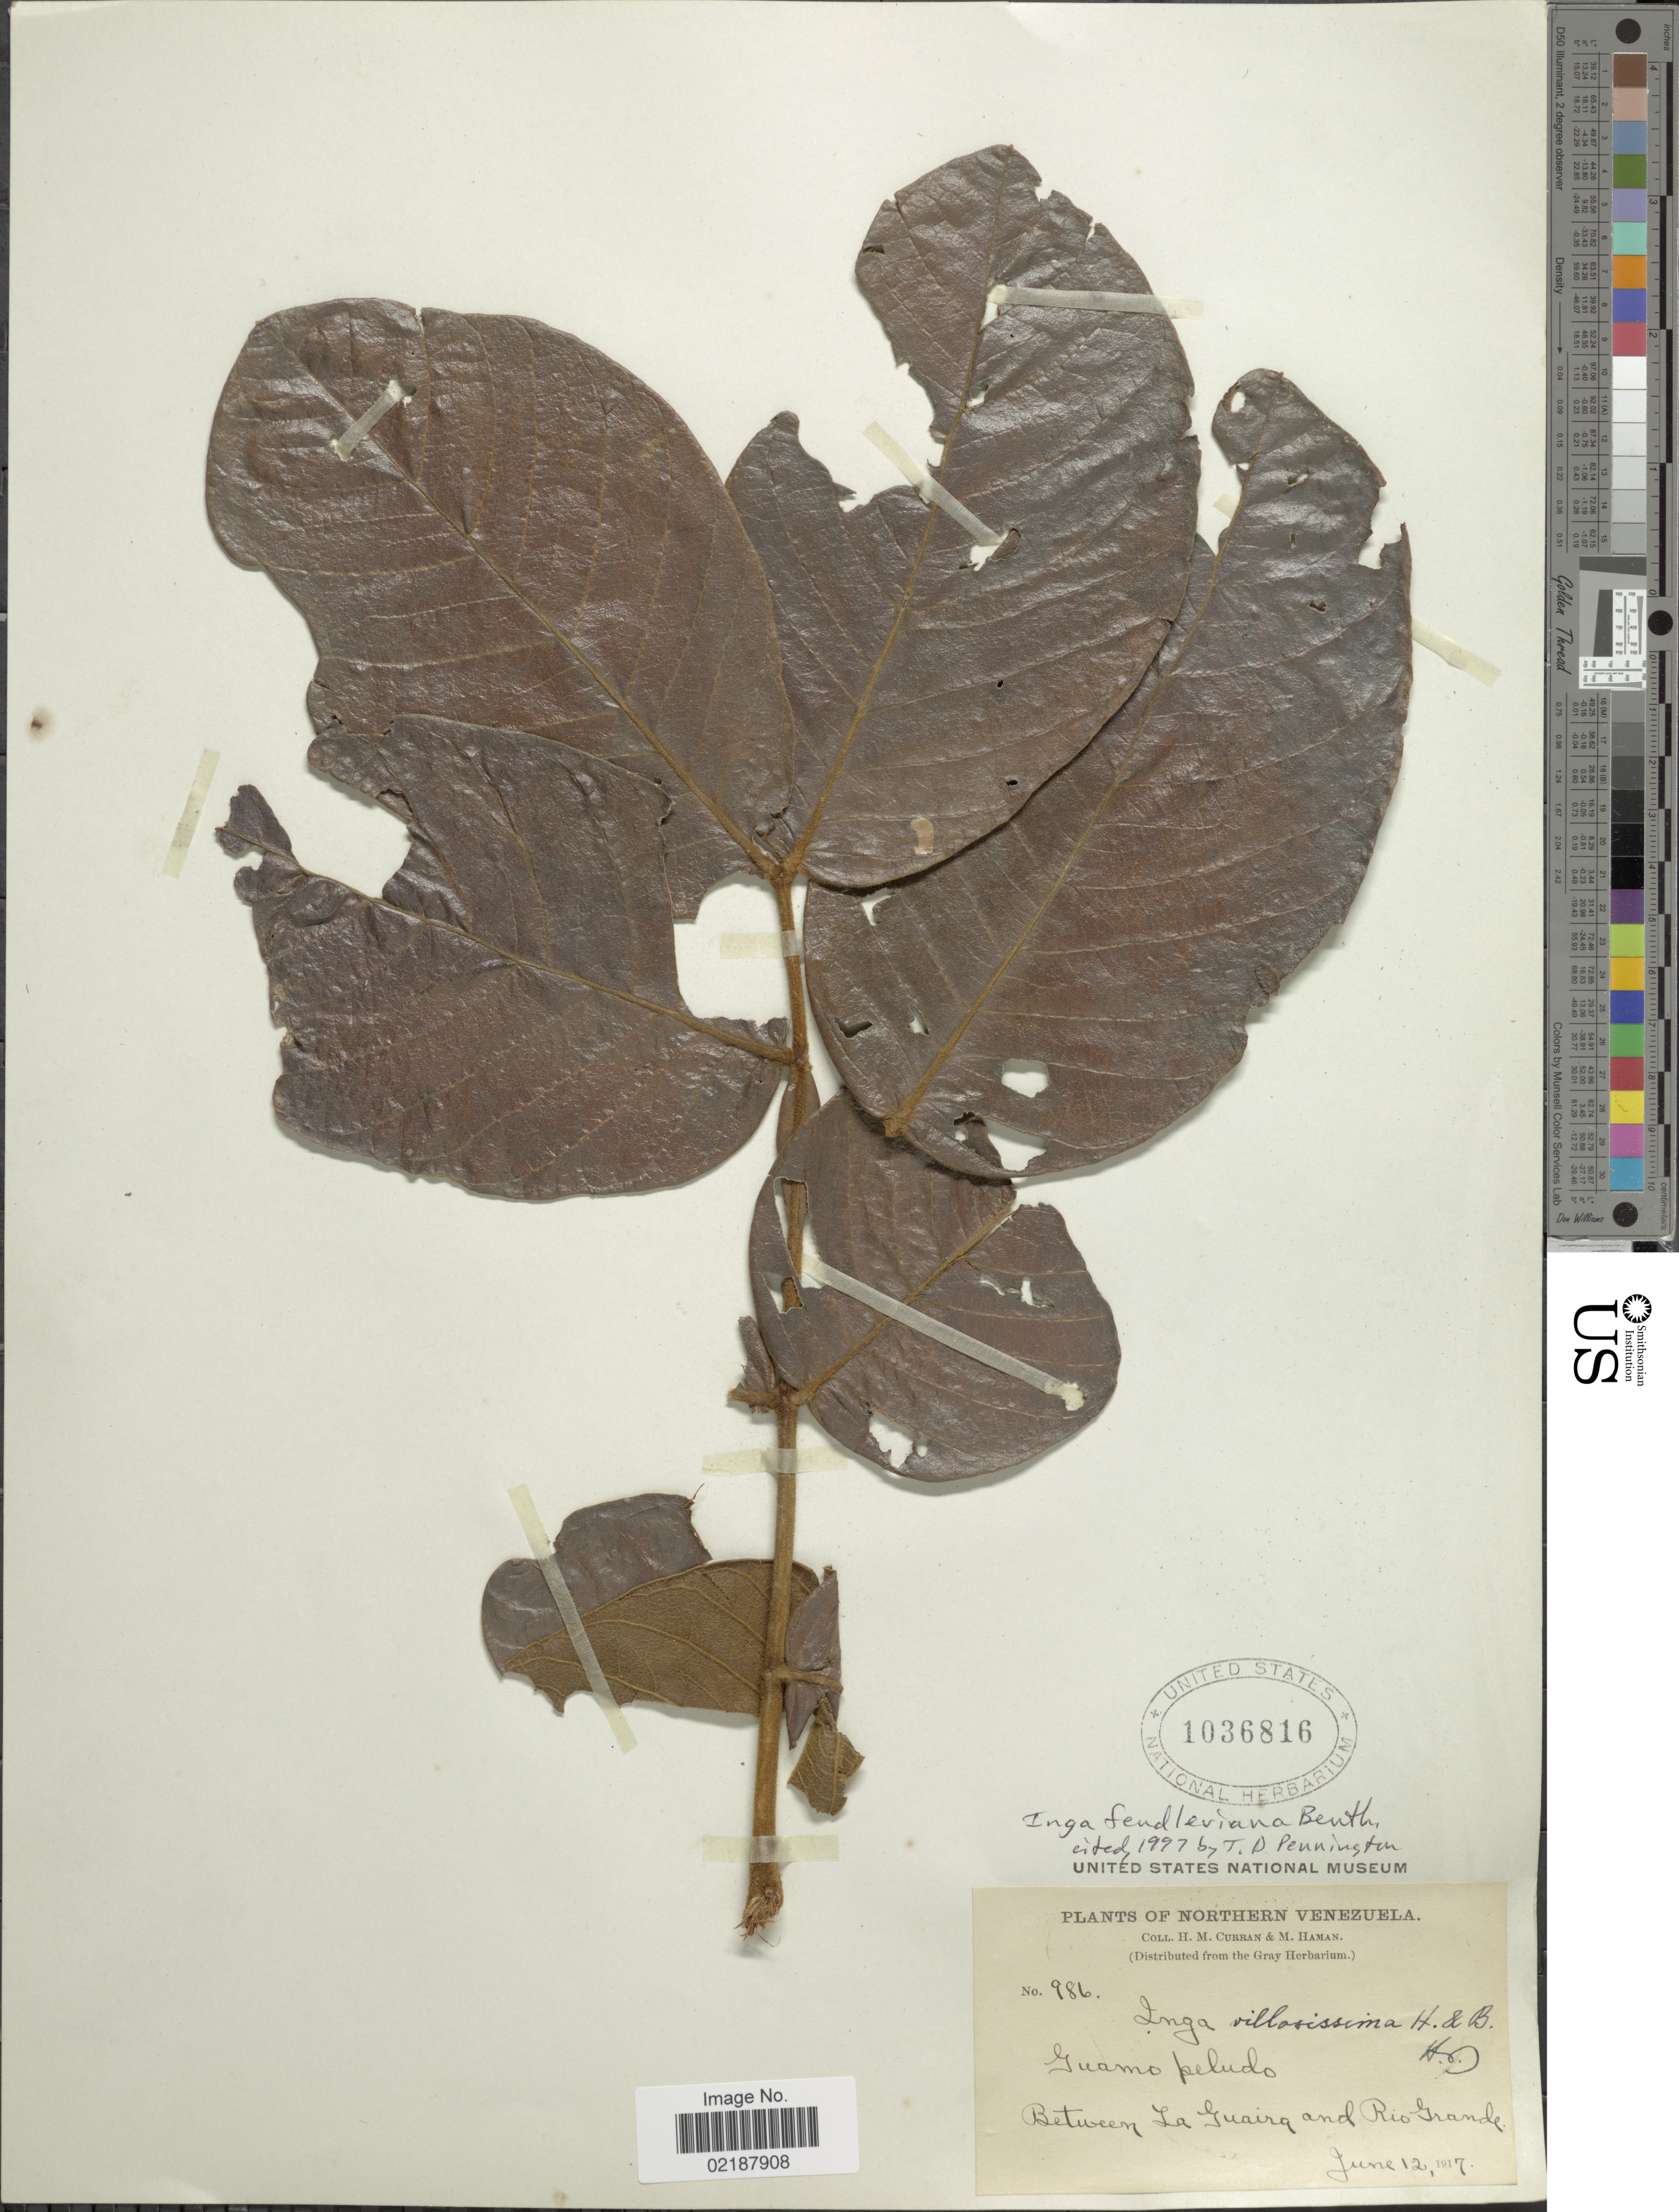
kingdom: Plantae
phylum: Tracheophyta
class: Magnoliopsida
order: Fabales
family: Fabaceae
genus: Inga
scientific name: Inga fendleriana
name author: Benth.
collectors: H. M. Curran & M. Haman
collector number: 986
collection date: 1917-06-12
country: Venezuela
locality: Northern Venezuela, Guamo peludo, Betwee La Guaira and Rio Grande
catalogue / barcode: US 1036816